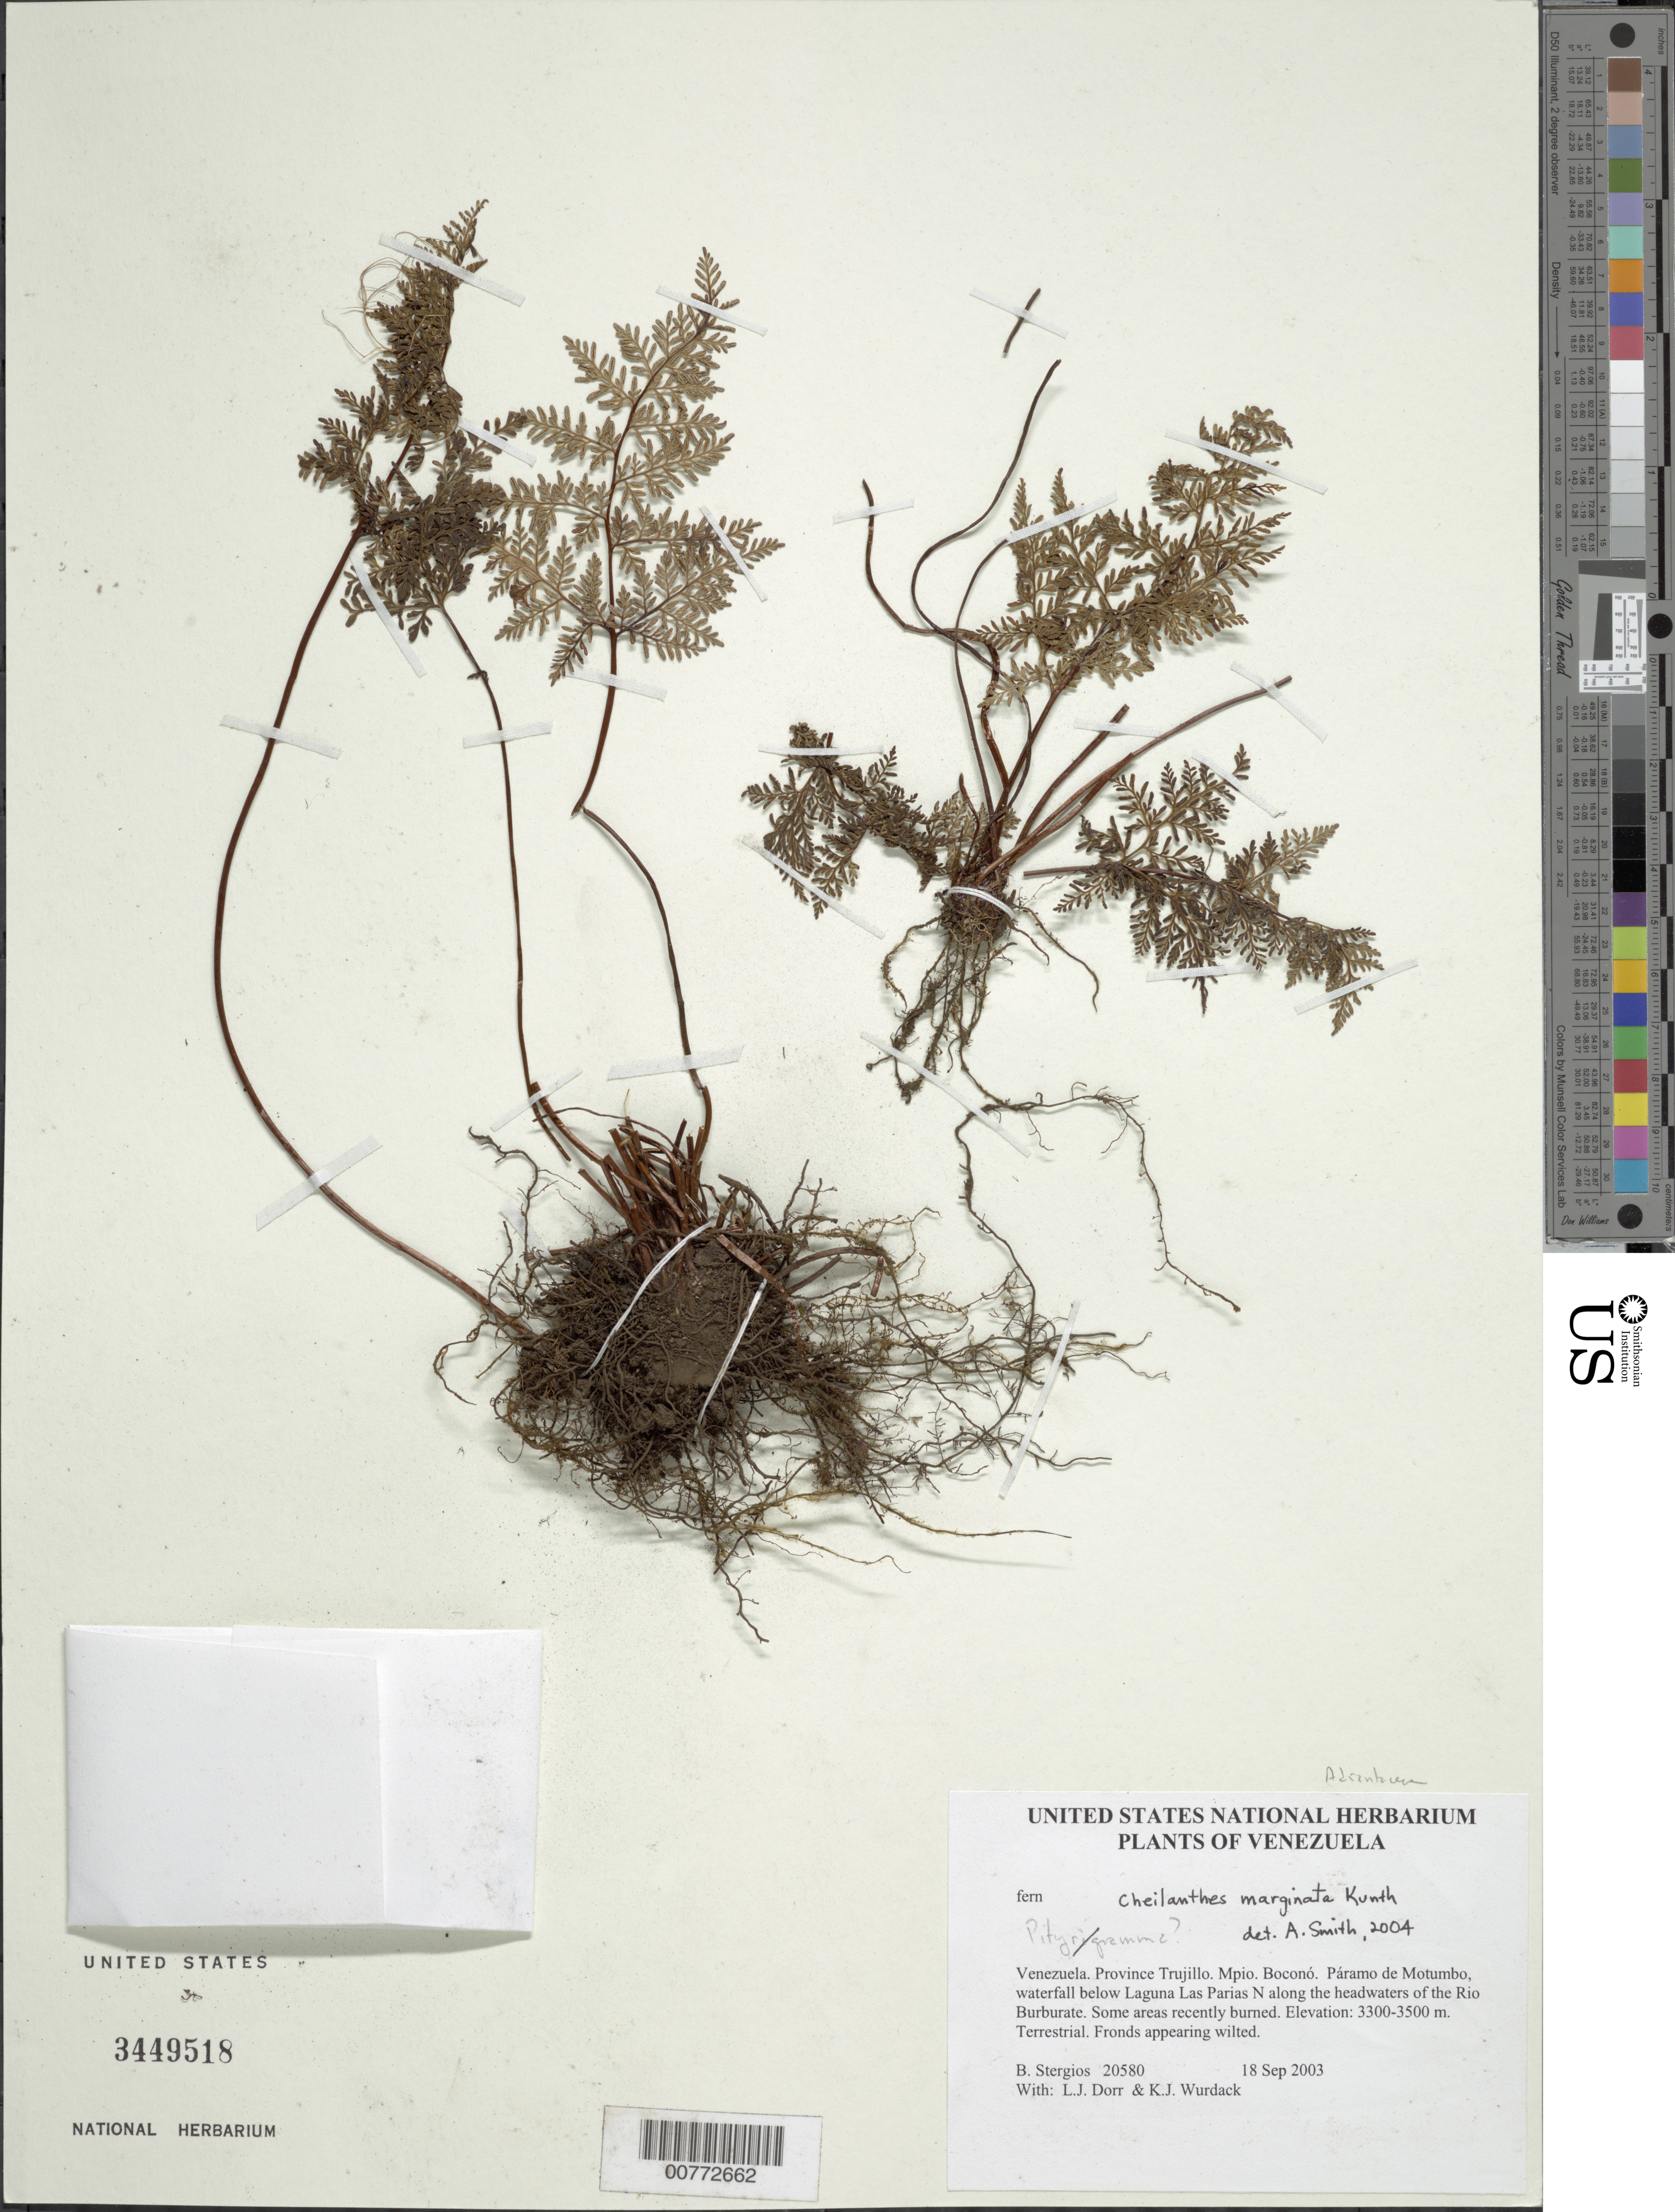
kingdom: Plantae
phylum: Tracheophyta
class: Polypodiopsida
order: Polypodiales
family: Pteridaceae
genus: Gaga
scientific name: Gaga marginata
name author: (Kunth) Fay W. Li & Windham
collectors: B. G. Stergios, L. J. Dorr & K. Wurdack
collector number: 20580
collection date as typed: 18 Sep 2003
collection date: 2003-09-18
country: Venezuela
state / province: Trujillo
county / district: Boconó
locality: Páramo de Motumbo, waterfall below Laguna Las Parias N along the headwaters of the Rio Burburate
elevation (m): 3300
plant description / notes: PORT, US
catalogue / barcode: US 3449518